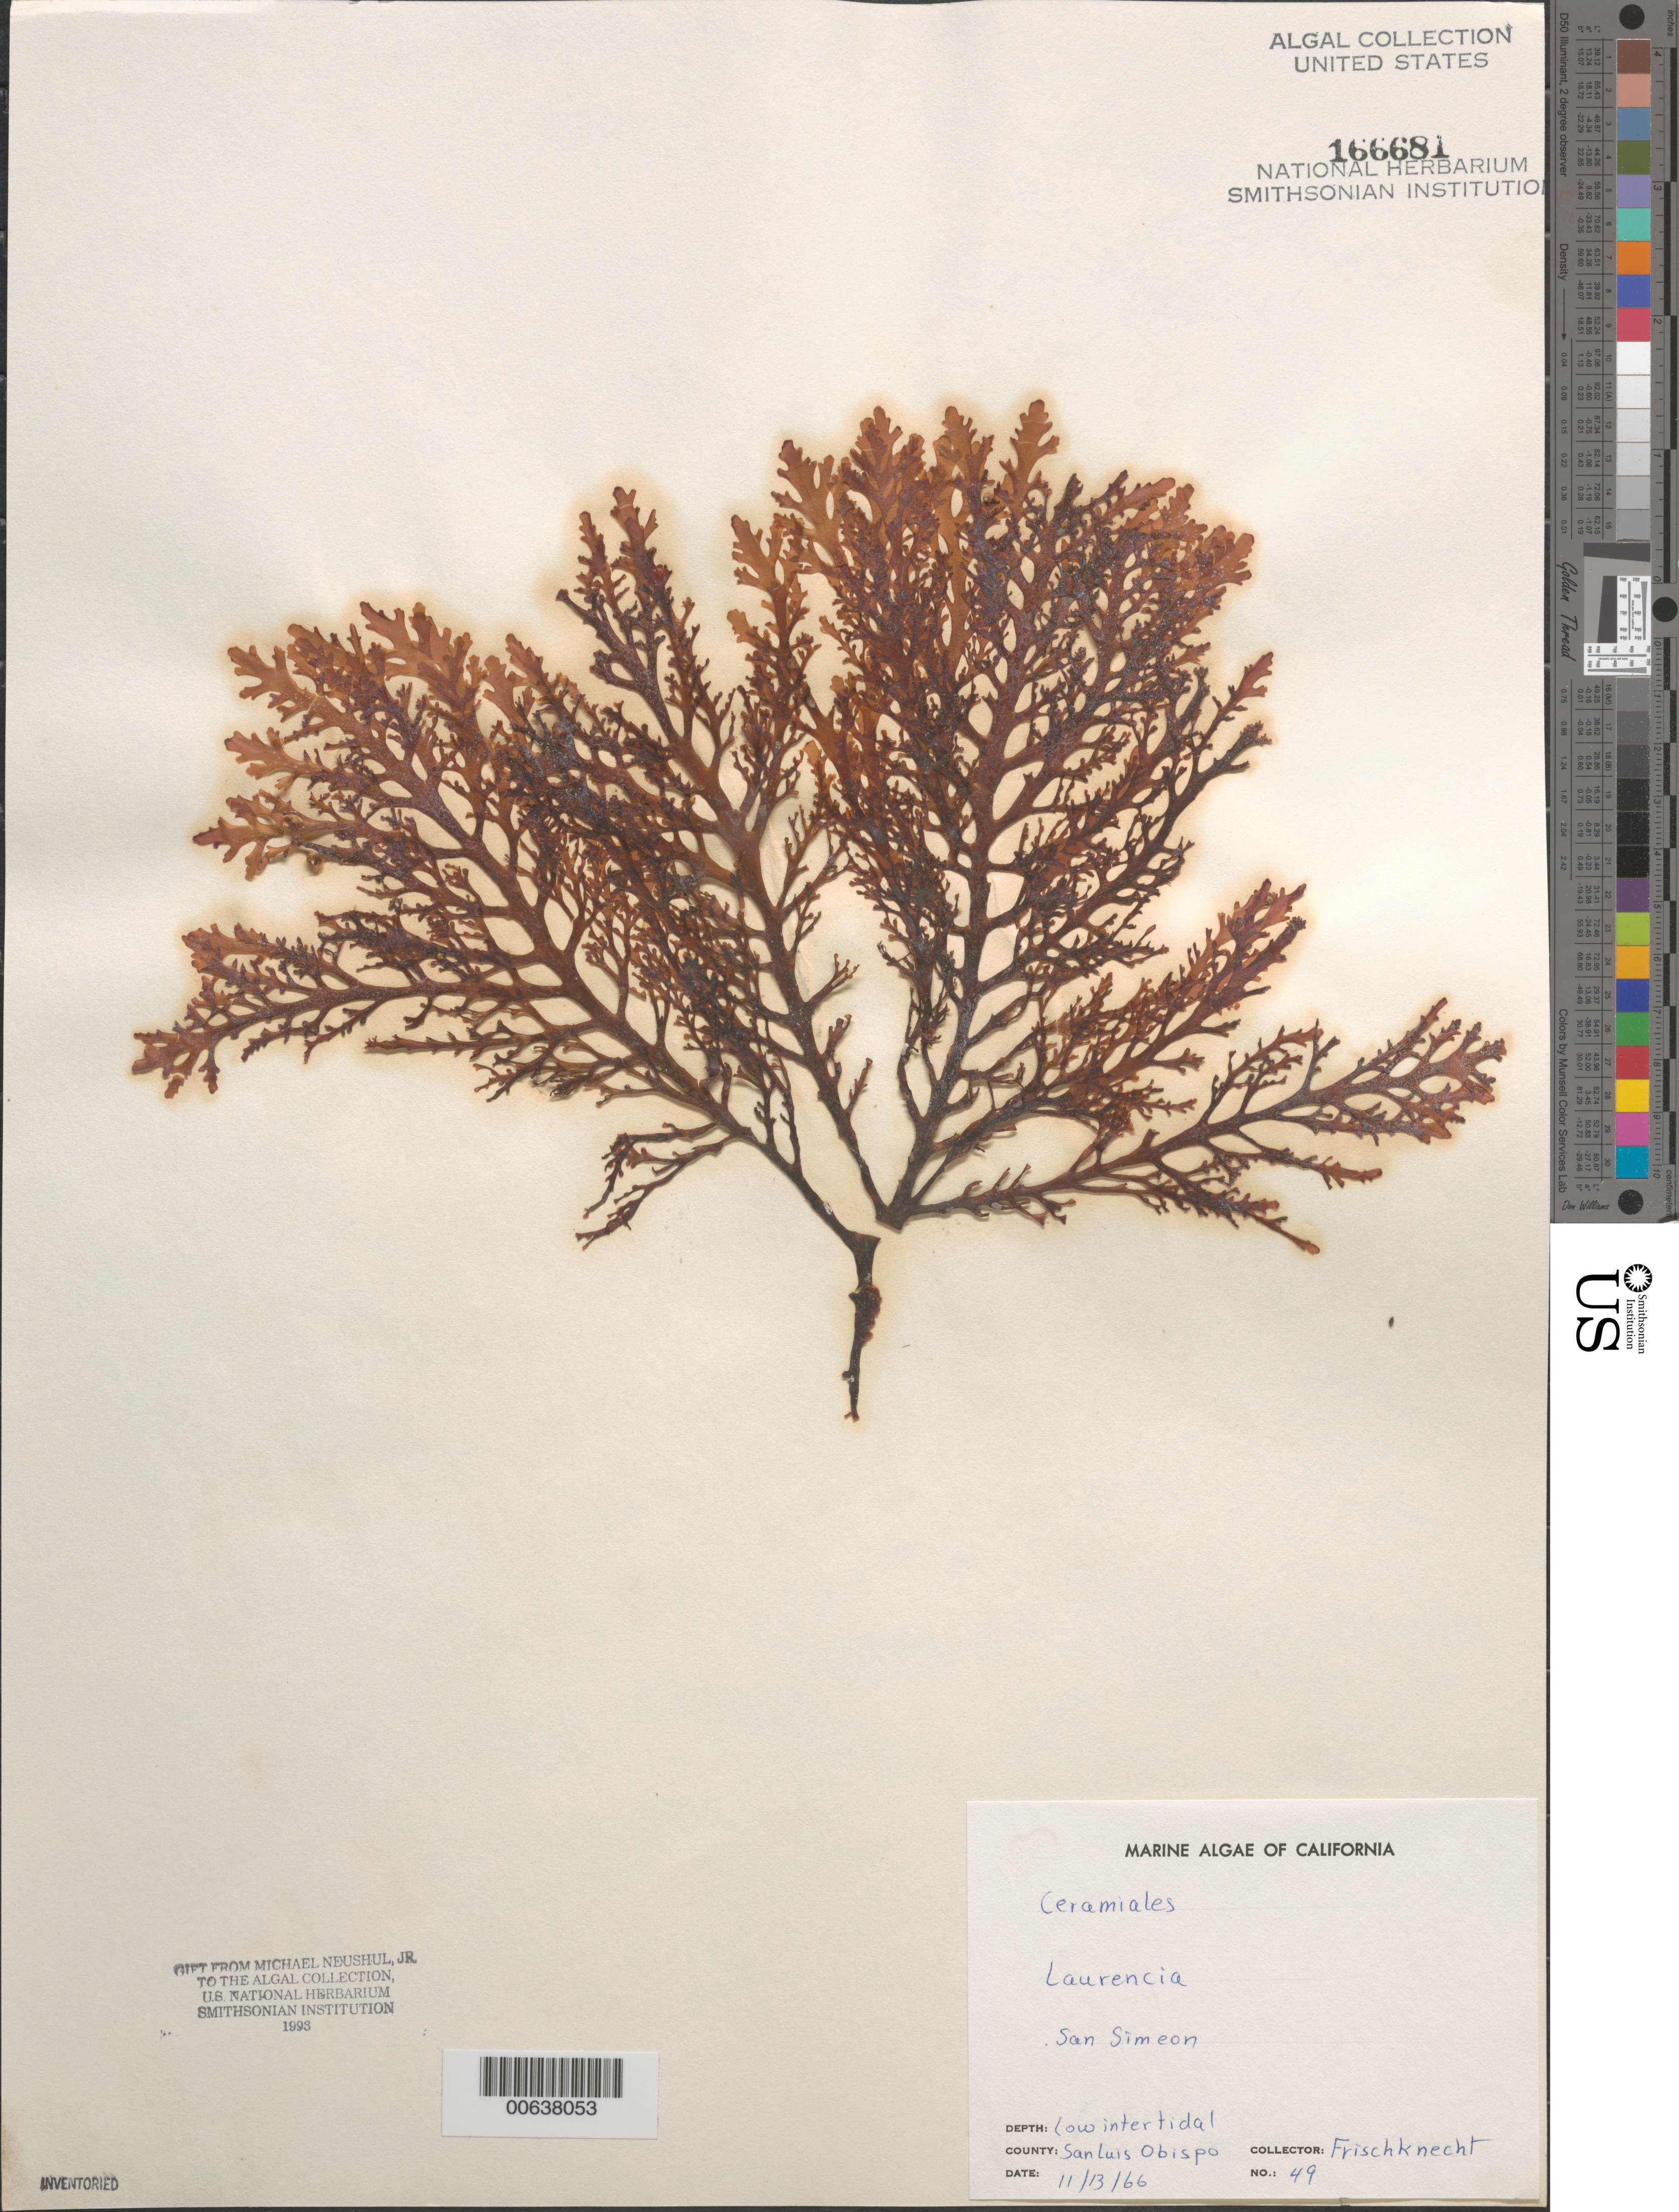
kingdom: Plantae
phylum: Rhodophyta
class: Florideophyceae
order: Ceramiales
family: Rhodomelaceae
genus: Laurencia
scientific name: Laurencia sp.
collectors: -. Frischknecht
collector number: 49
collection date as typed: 13 Nov 1966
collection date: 1966-11-13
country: United States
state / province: California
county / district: San Luis Obispo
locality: San Simeon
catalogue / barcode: US 166681